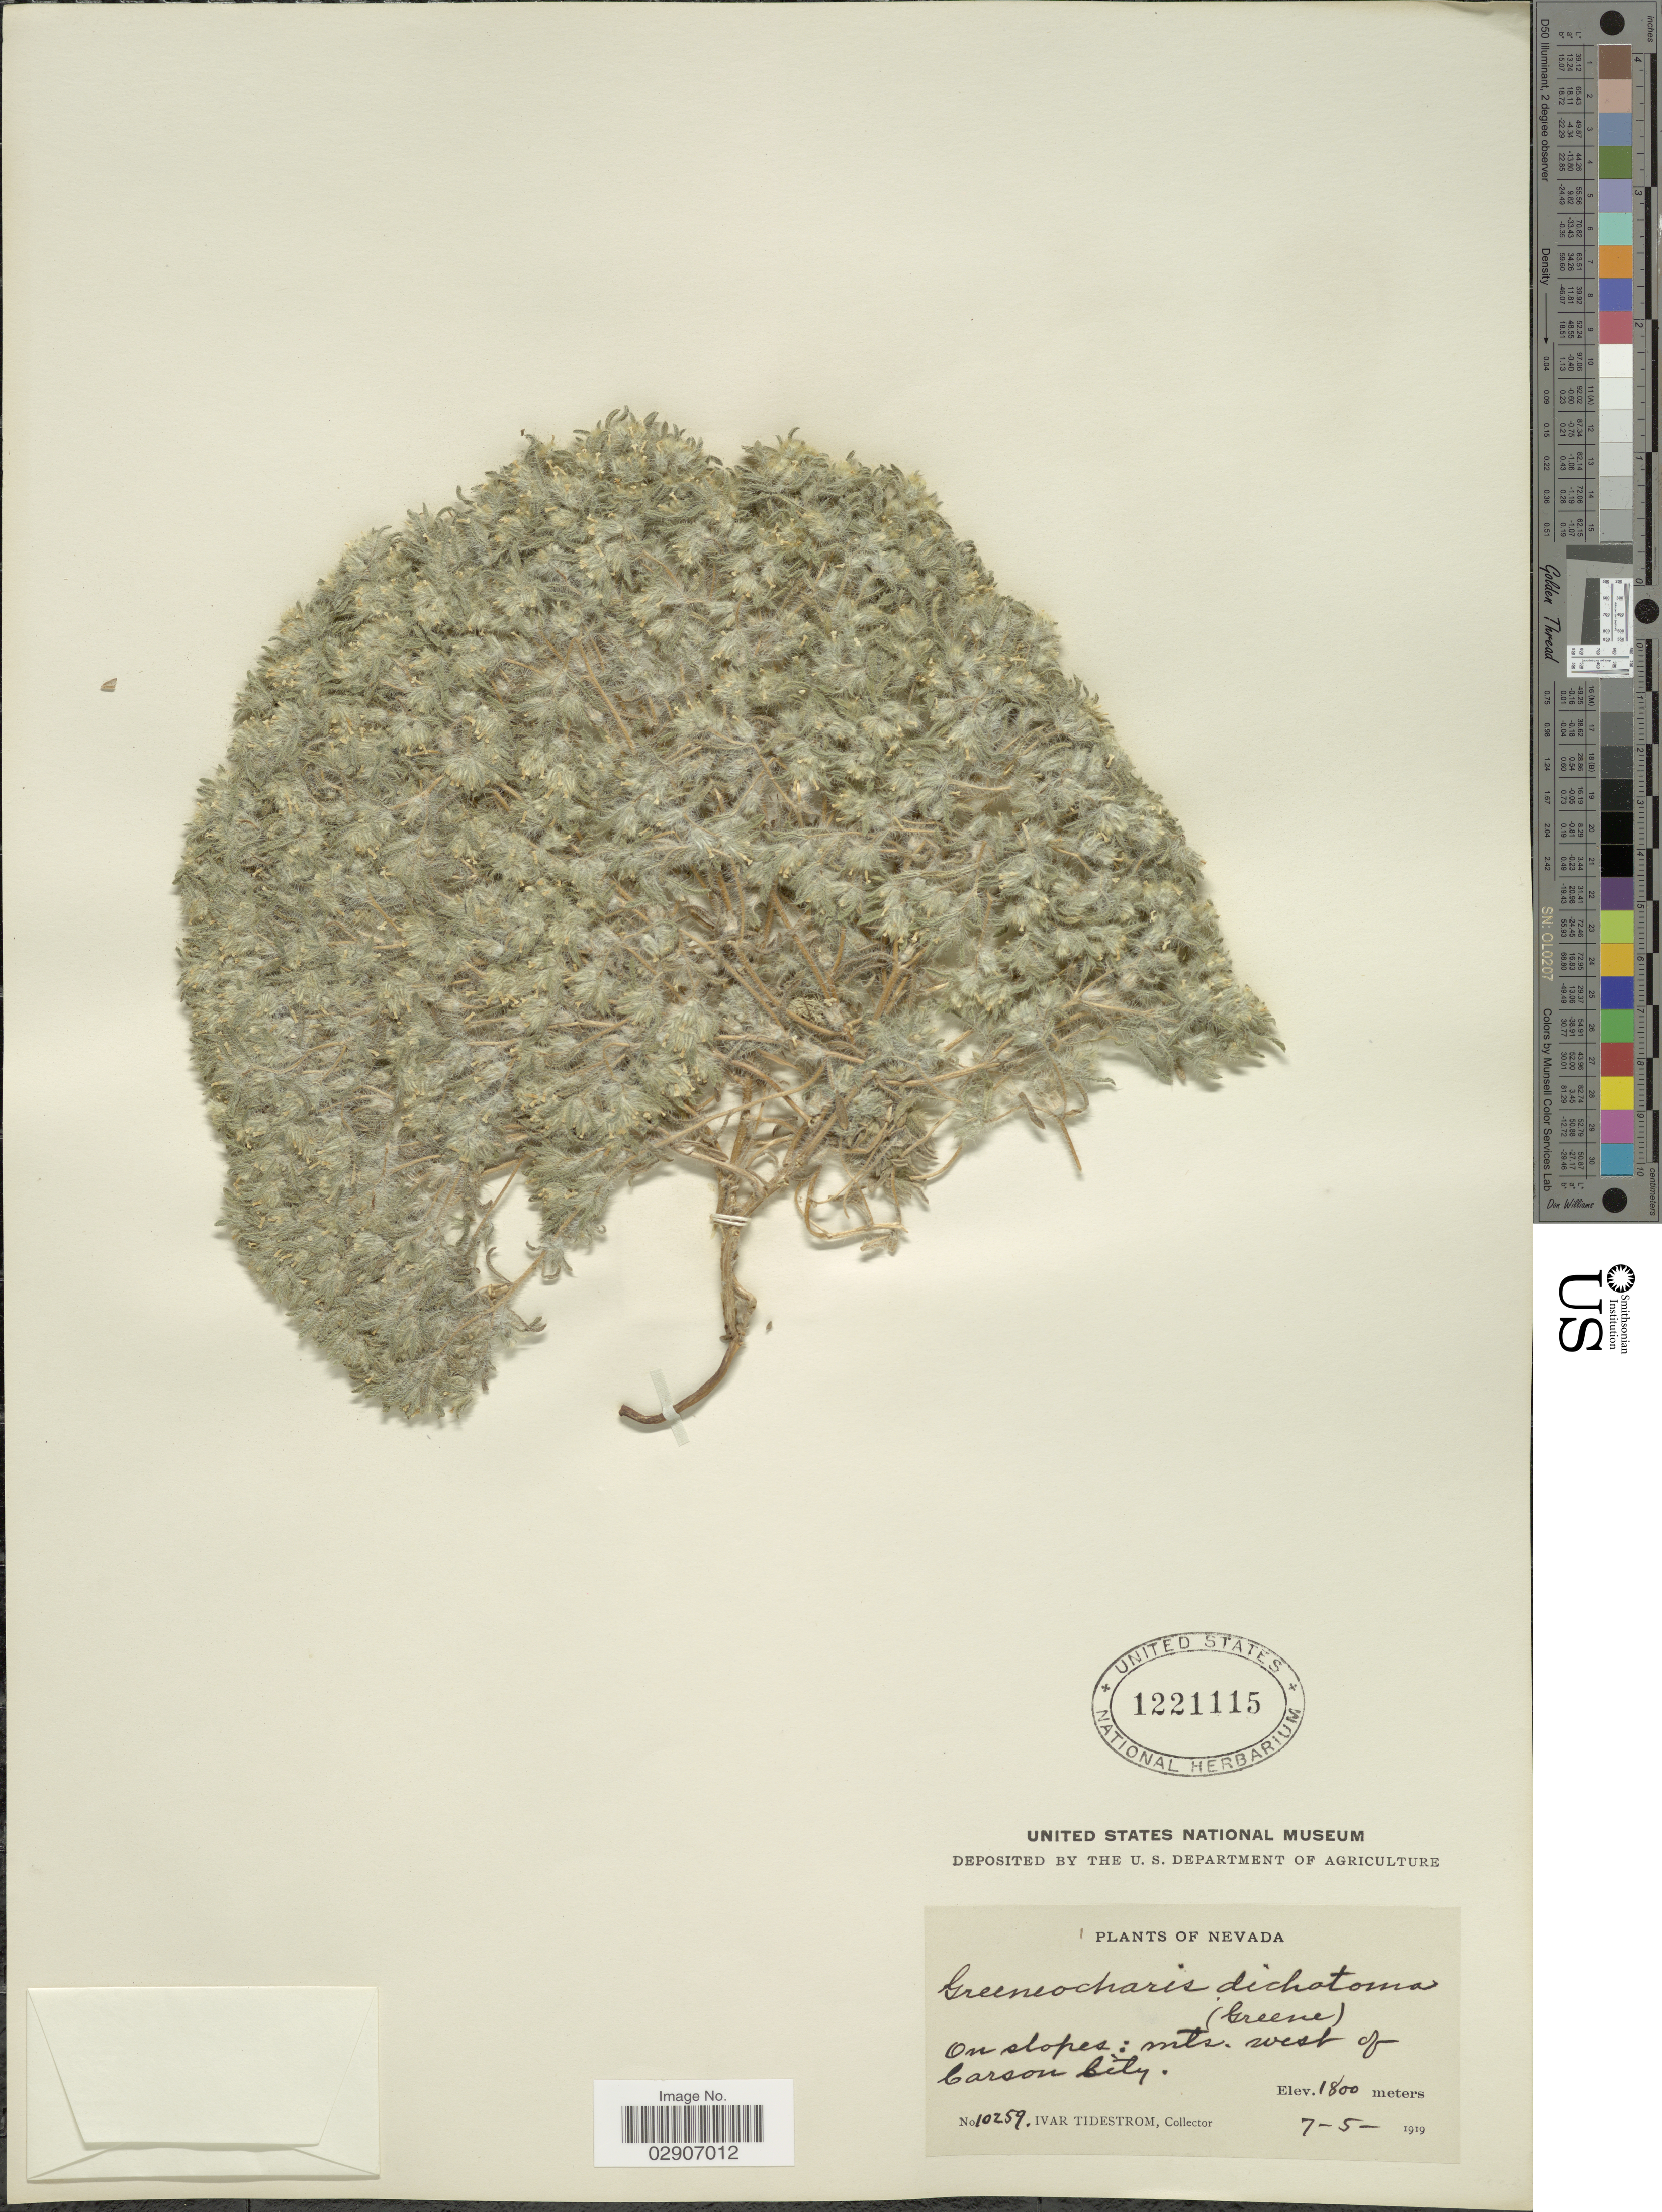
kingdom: Plantae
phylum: Tracheophyta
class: Magnoliopsida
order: Boraginales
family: Boraginaceae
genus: Cryptantha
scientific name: Cryptantha circumscissa var. hispida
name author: (J.F. Macbr.) I.M. Johnst.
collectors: I. F. Tidestrom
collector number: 10259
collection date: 1919-07-05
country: United States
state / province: Nevada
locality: On slopes: mts. west of Carson City.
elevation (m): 549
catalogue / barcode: US 1221115